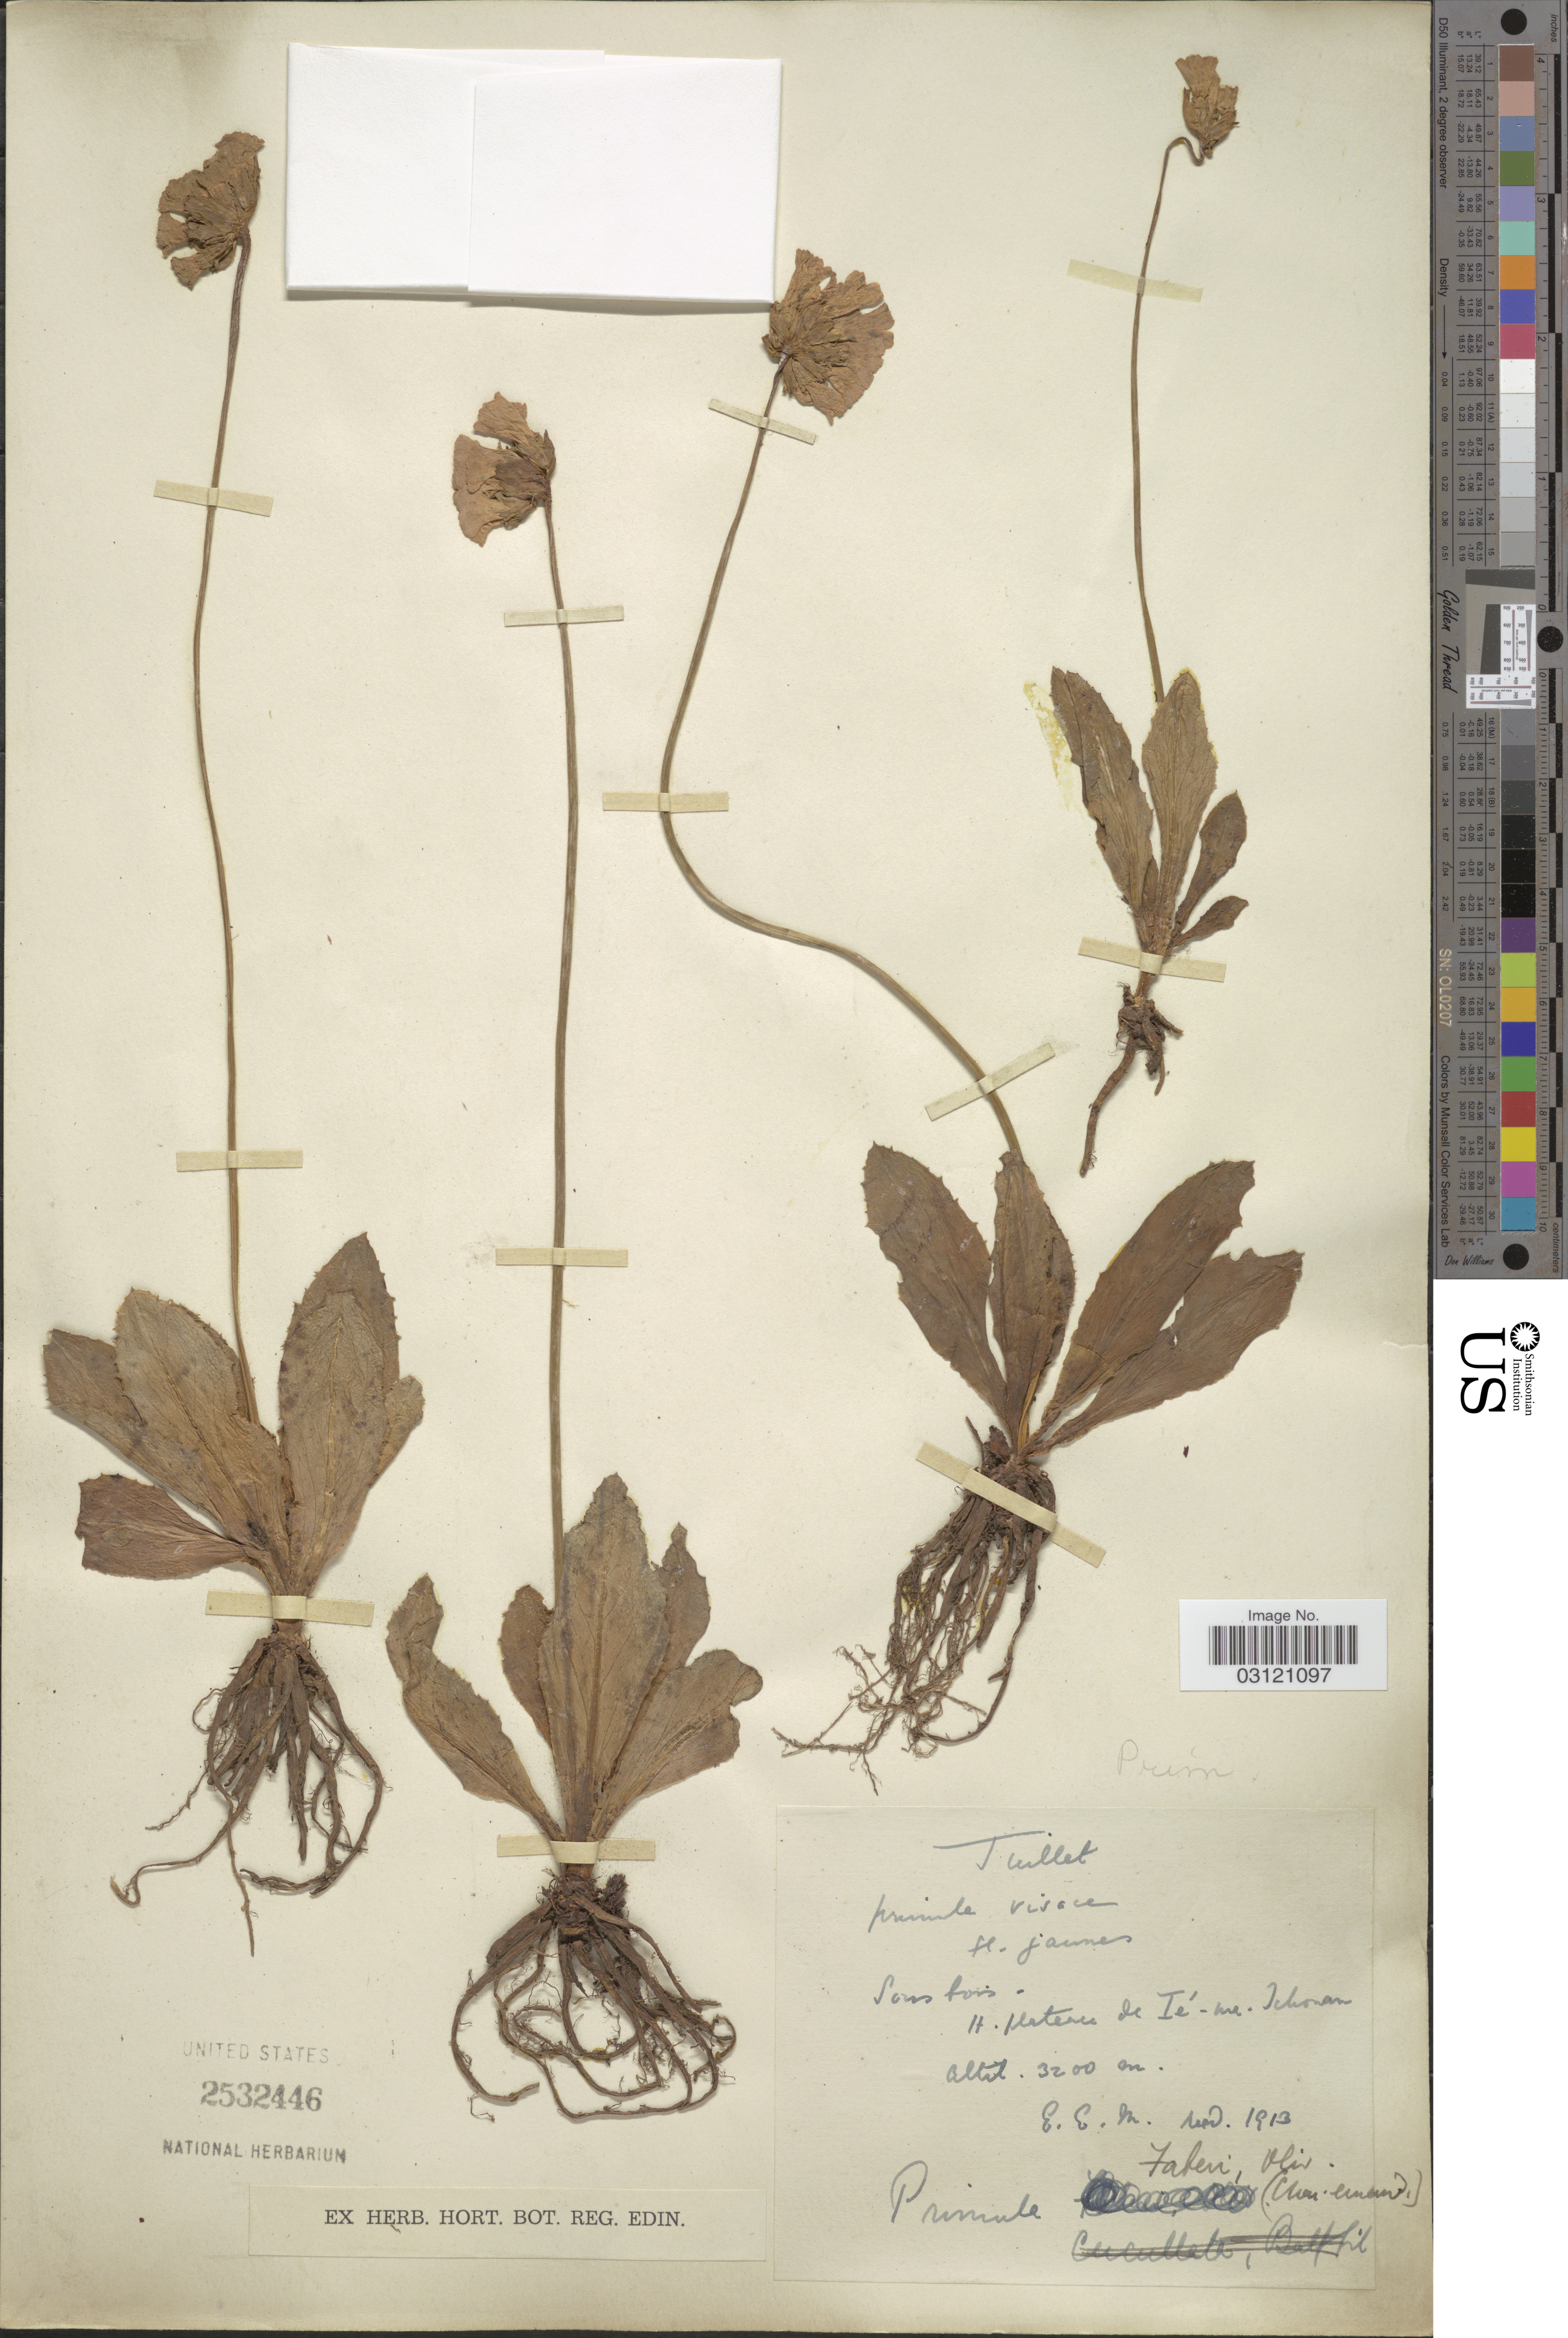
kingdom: Plantae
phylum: Tracheophyta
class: Magnoliopsida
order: Ericales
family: Primulaceae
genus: Primula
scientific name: Primula faberi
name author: Oliv.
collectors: E. E. M.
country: China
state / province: Yunnan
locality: Sous bois - H. [illegible text] de Ié-ma-Tchouan.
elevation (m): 3200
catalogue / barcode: US 2532446